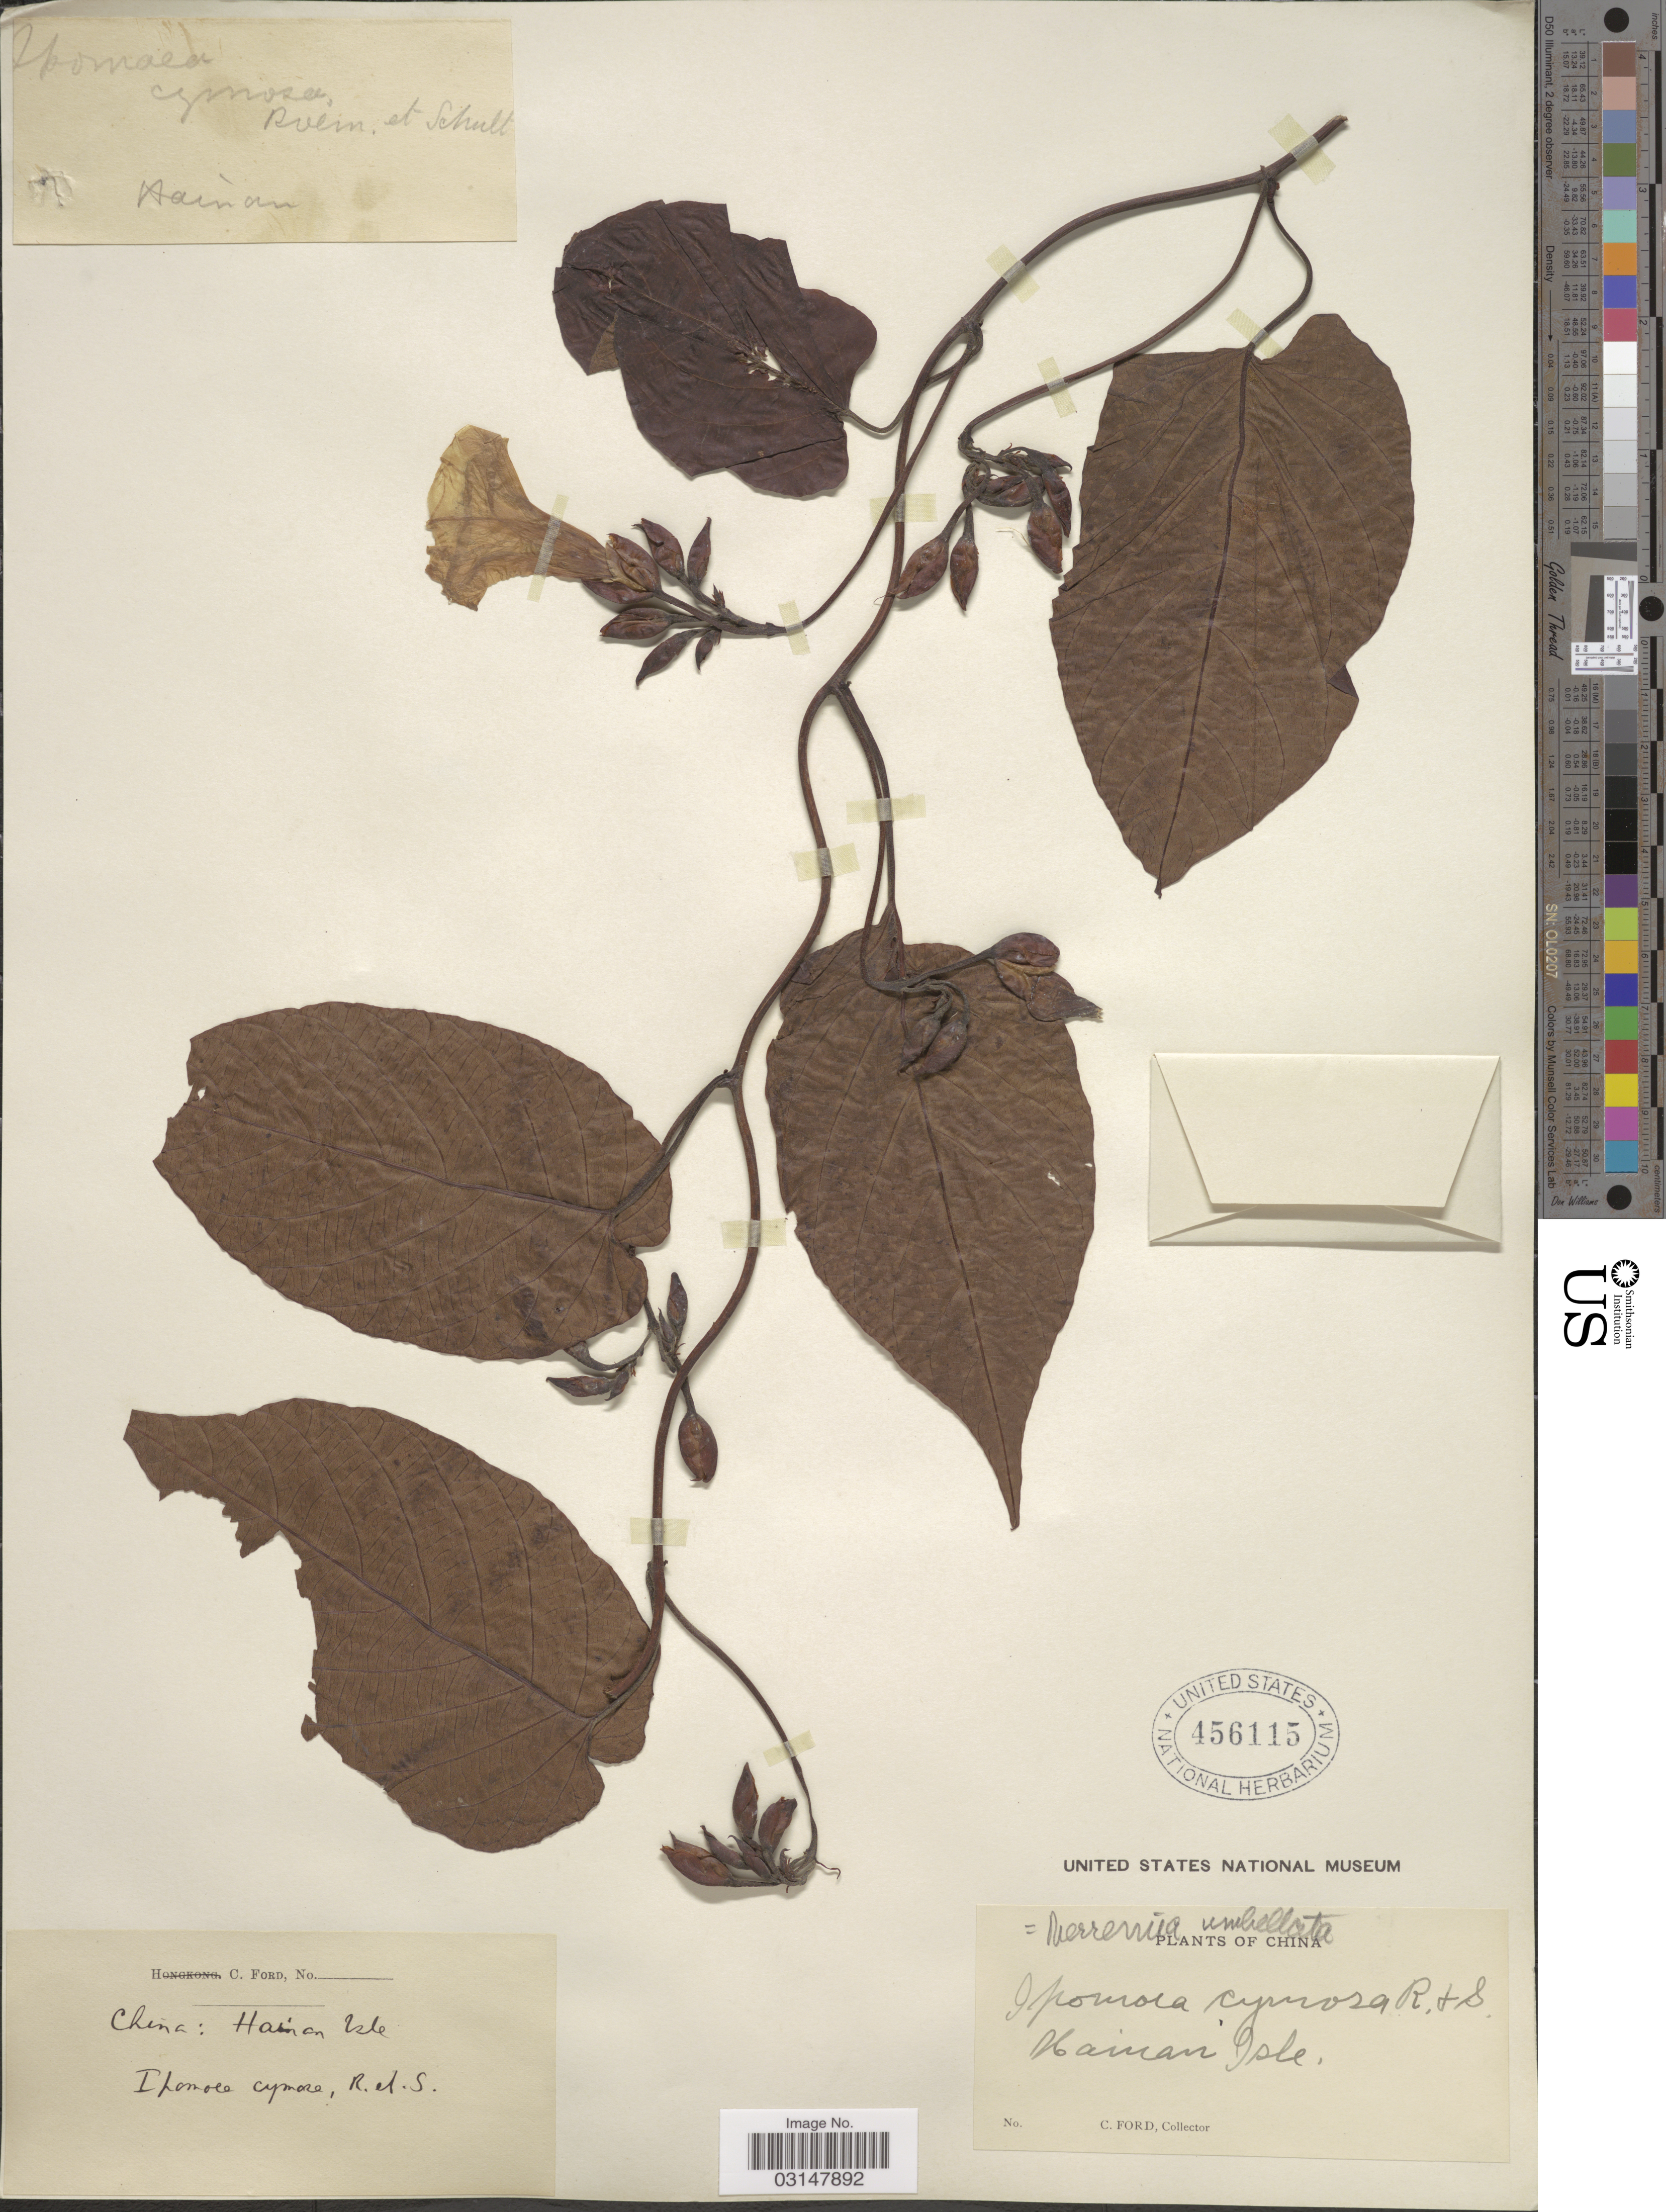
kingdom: Plantae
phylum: Tracheophyta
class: Magnoliopsida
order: Solanales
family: Convolvulaceae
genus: Camonea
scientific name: Camonea pilosa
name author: (Houtt.) A. R. Simões & Staples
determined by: Strong, Mark T., (BOT), Smithsonian Institution - National Museum of Natural History (UNITED STATES)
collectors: C. Ford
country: China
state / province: Hainan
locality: Hainan Isle.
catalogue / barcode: US 456115